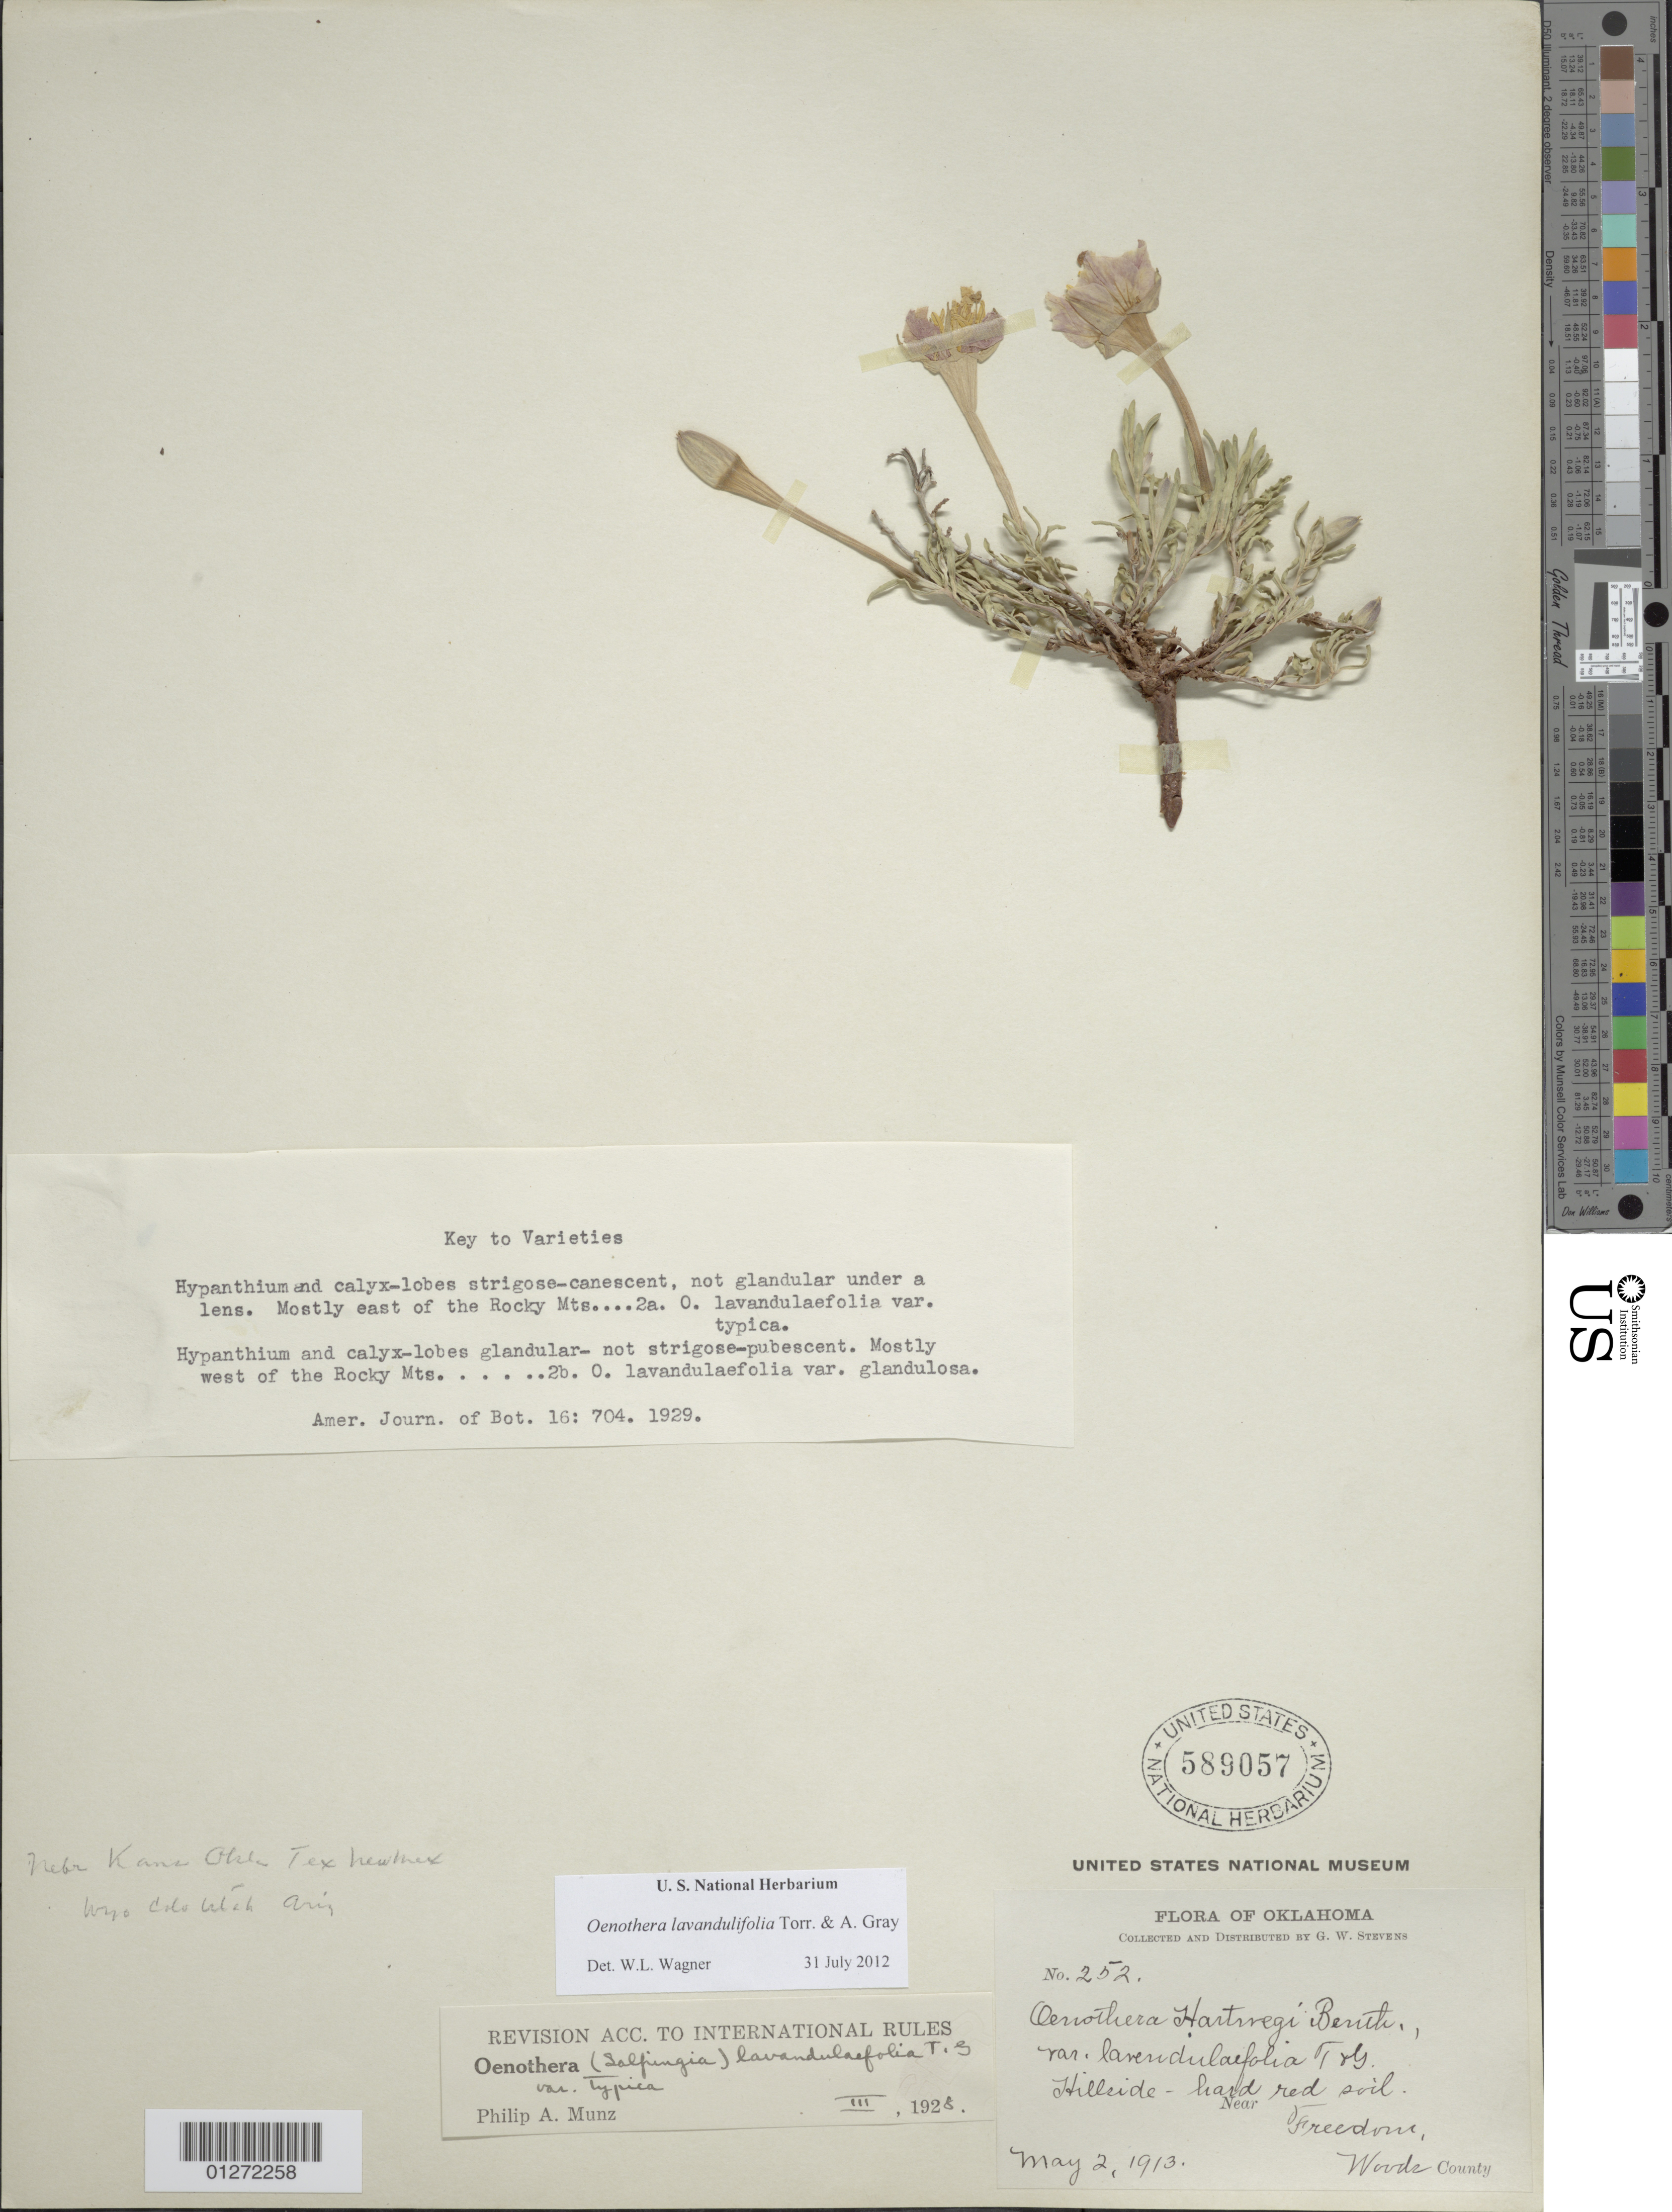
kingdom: Plantae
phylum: Tracheophyta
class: Magnoliopsida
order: Myrtales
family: Onagraceae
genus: Oenothera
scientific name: Oenothera lavandulifolia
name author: Torr. & A. Gray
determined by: Wagner, W. L., (BOT), Smithsonian Institution - National Museum of Natural History (UNITED STATES)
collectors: G. W. Stevens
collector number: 252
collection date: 1913-05-28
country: United States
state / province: Oklahoma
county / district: Woods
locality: Freedom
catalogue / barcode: US 589057